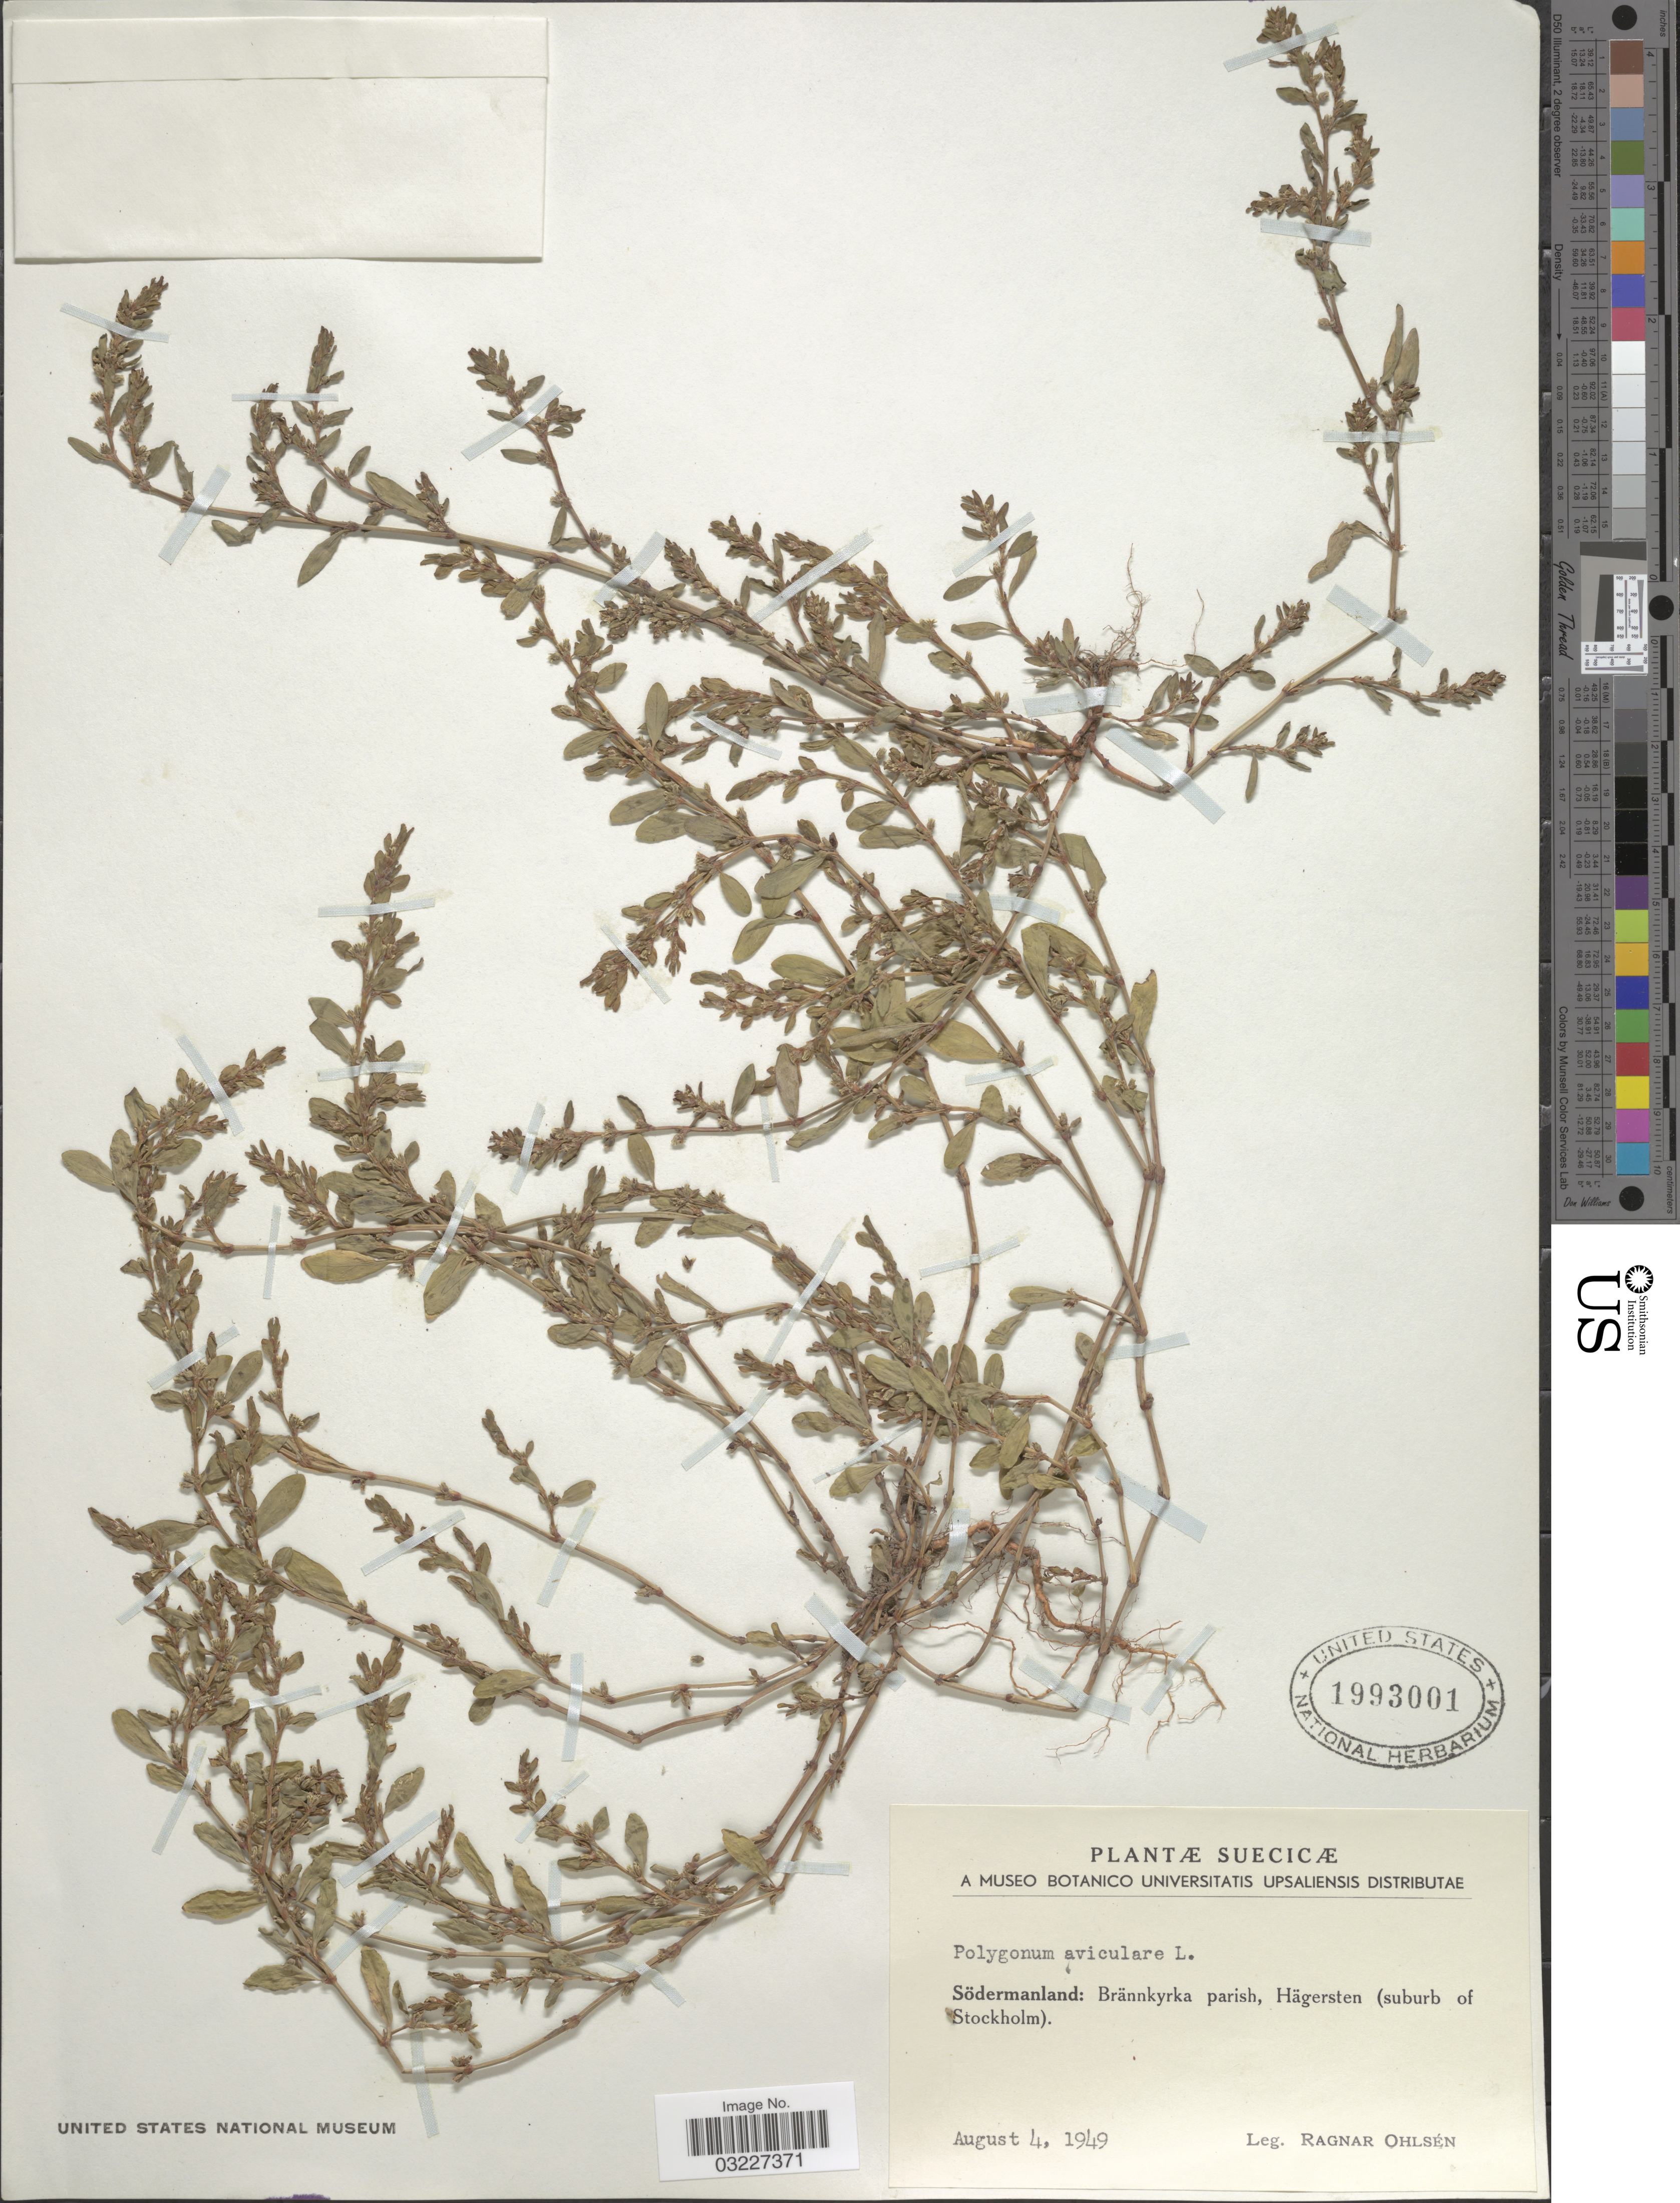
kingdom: Plantae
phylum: Tracheophyta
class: Magnoliopsida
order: Caryophyllales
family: Polygonaceae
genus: Polygonum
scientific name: Polygonum aviculare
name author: L.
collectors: R. Ohlsén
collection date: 1949-08-04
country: Sweden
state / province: Sodermanland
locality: Suecicæ. Brännkyrka parish, Hägersten (suburb of Stockholm).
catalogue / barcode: US 1993001